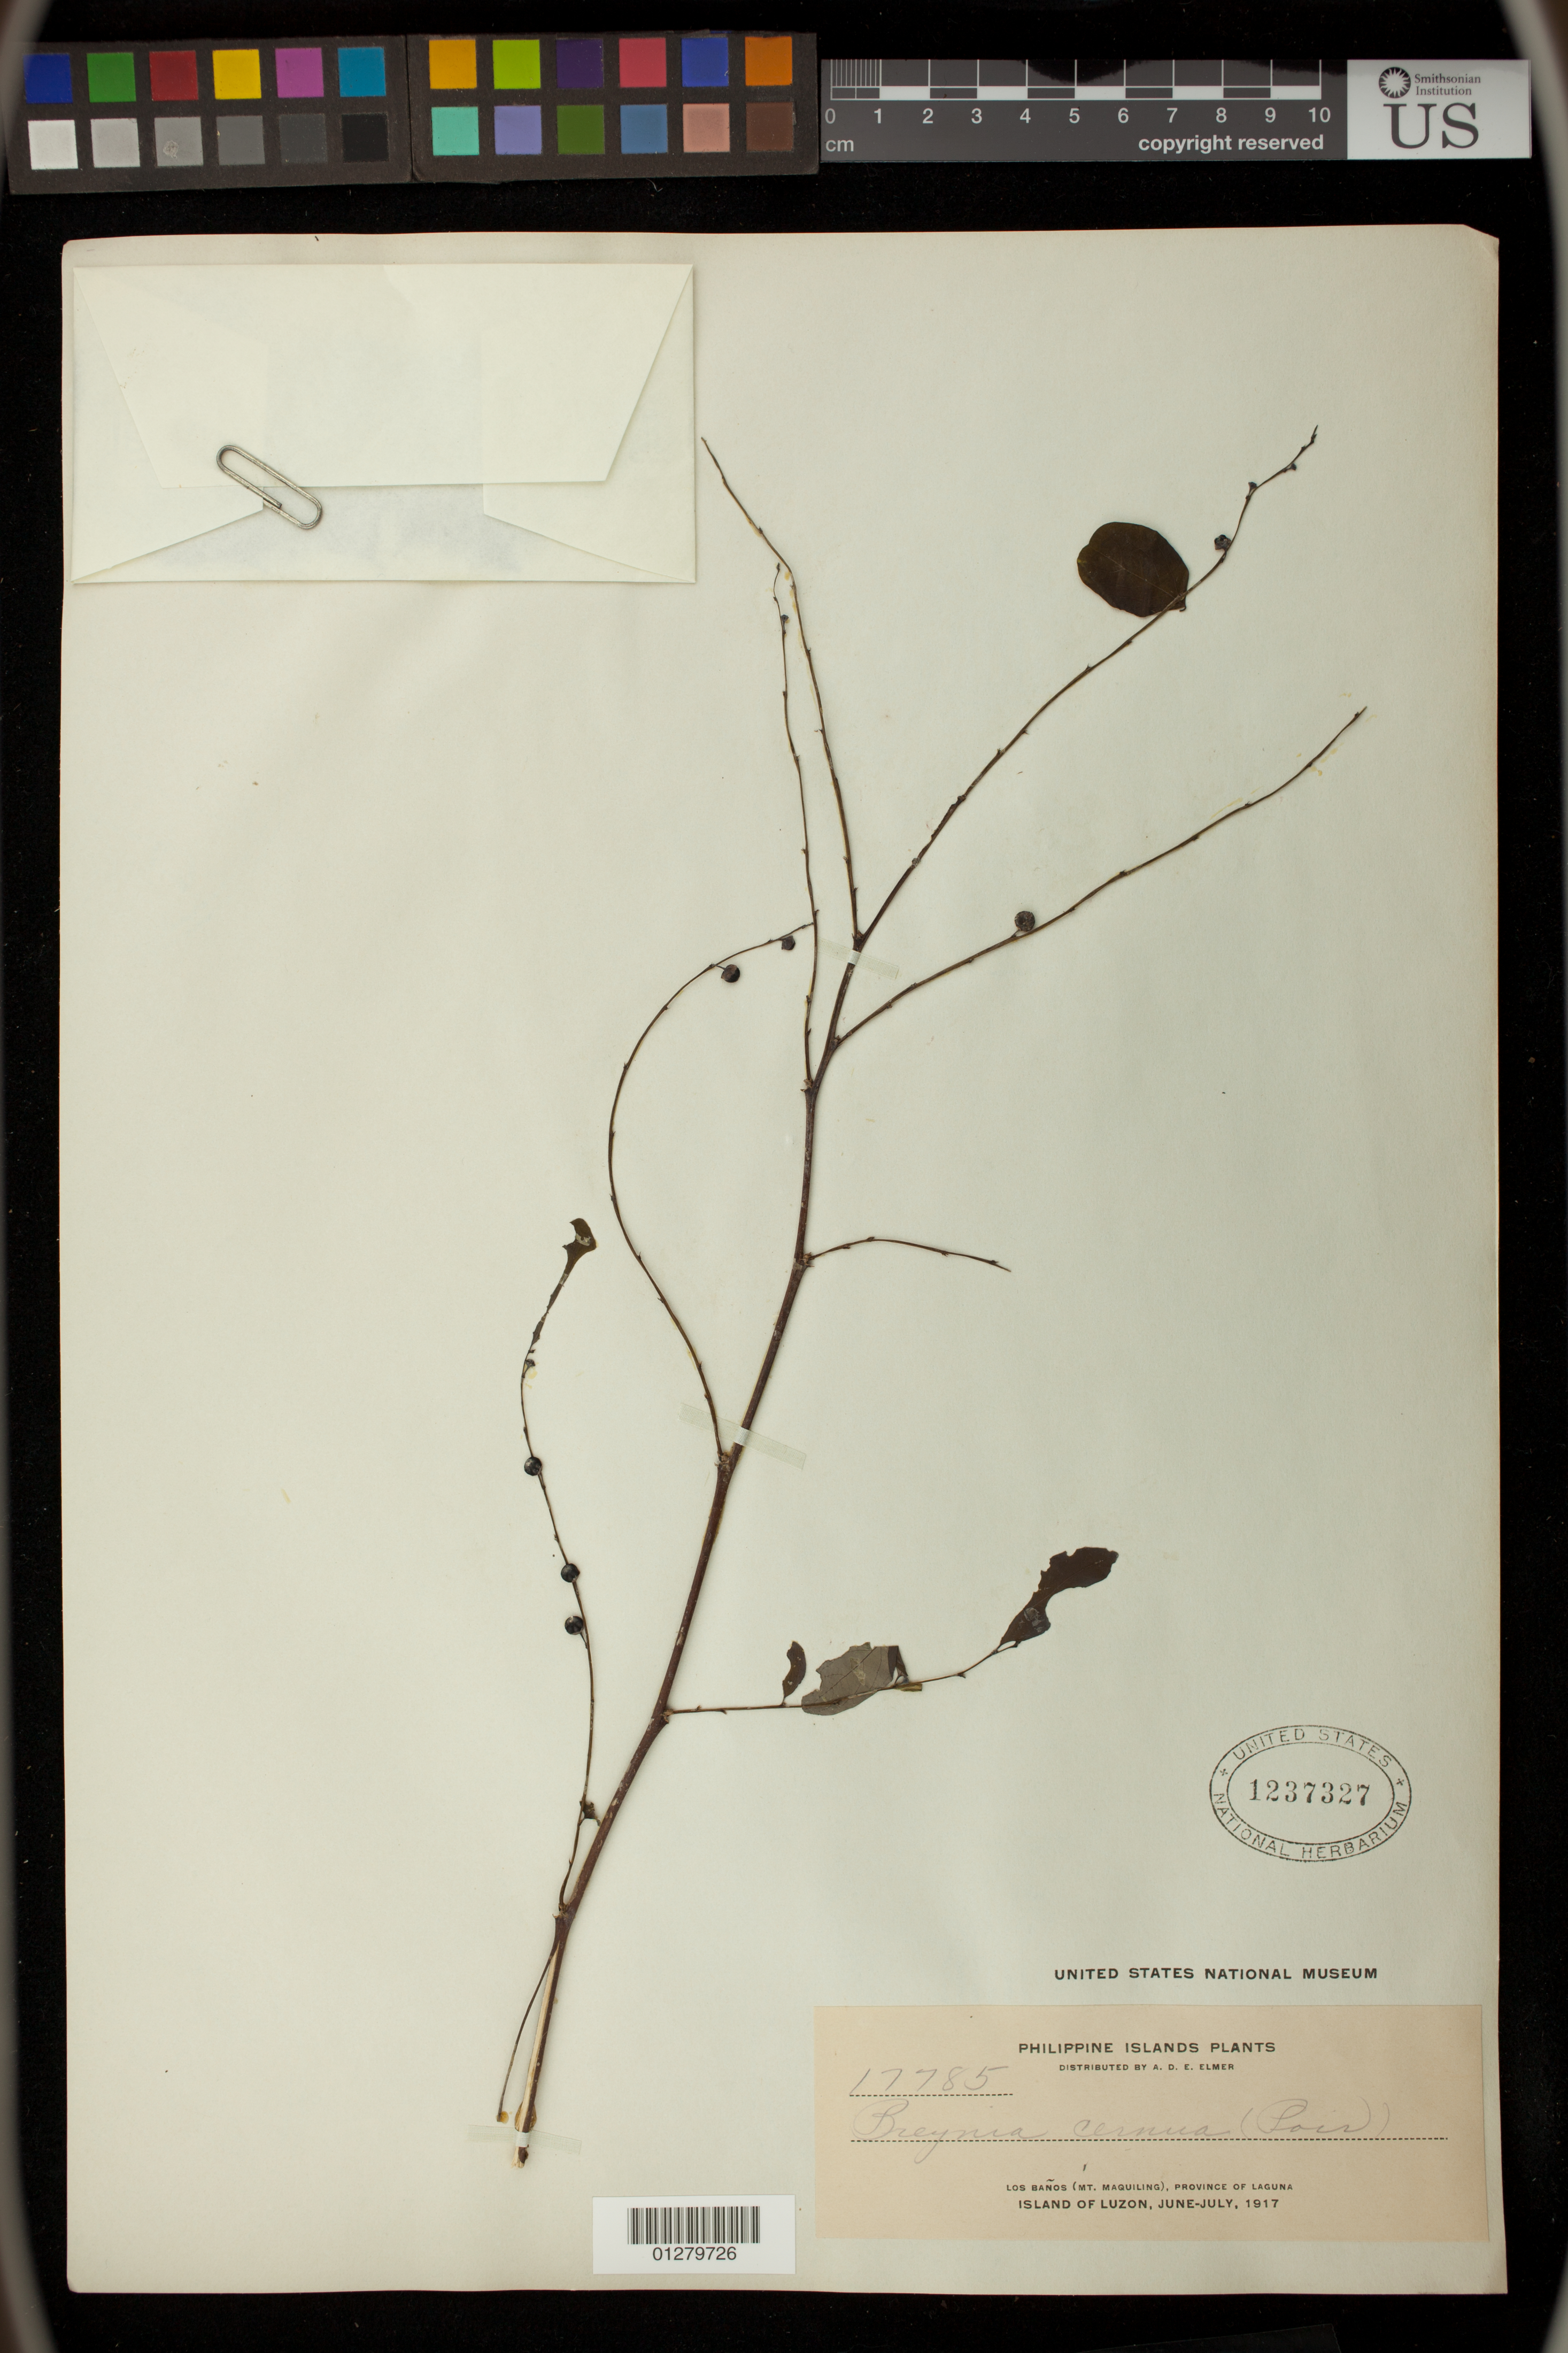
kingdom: Plantae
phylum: Tracheophyta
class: Magnoliopsida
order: Malpighiales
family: Phyllanthaceae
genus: Breynia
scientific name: Breynia cernua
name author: (Poir.) Müll. Arg.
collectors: A. D. E. Elmer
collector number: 17785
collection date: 1917-06/1917-07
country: Philippines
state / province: Calabarzon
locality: Los Banos (Mt. Maquiling) Province of Laguna Island of Luzon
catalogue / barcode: US 1237327